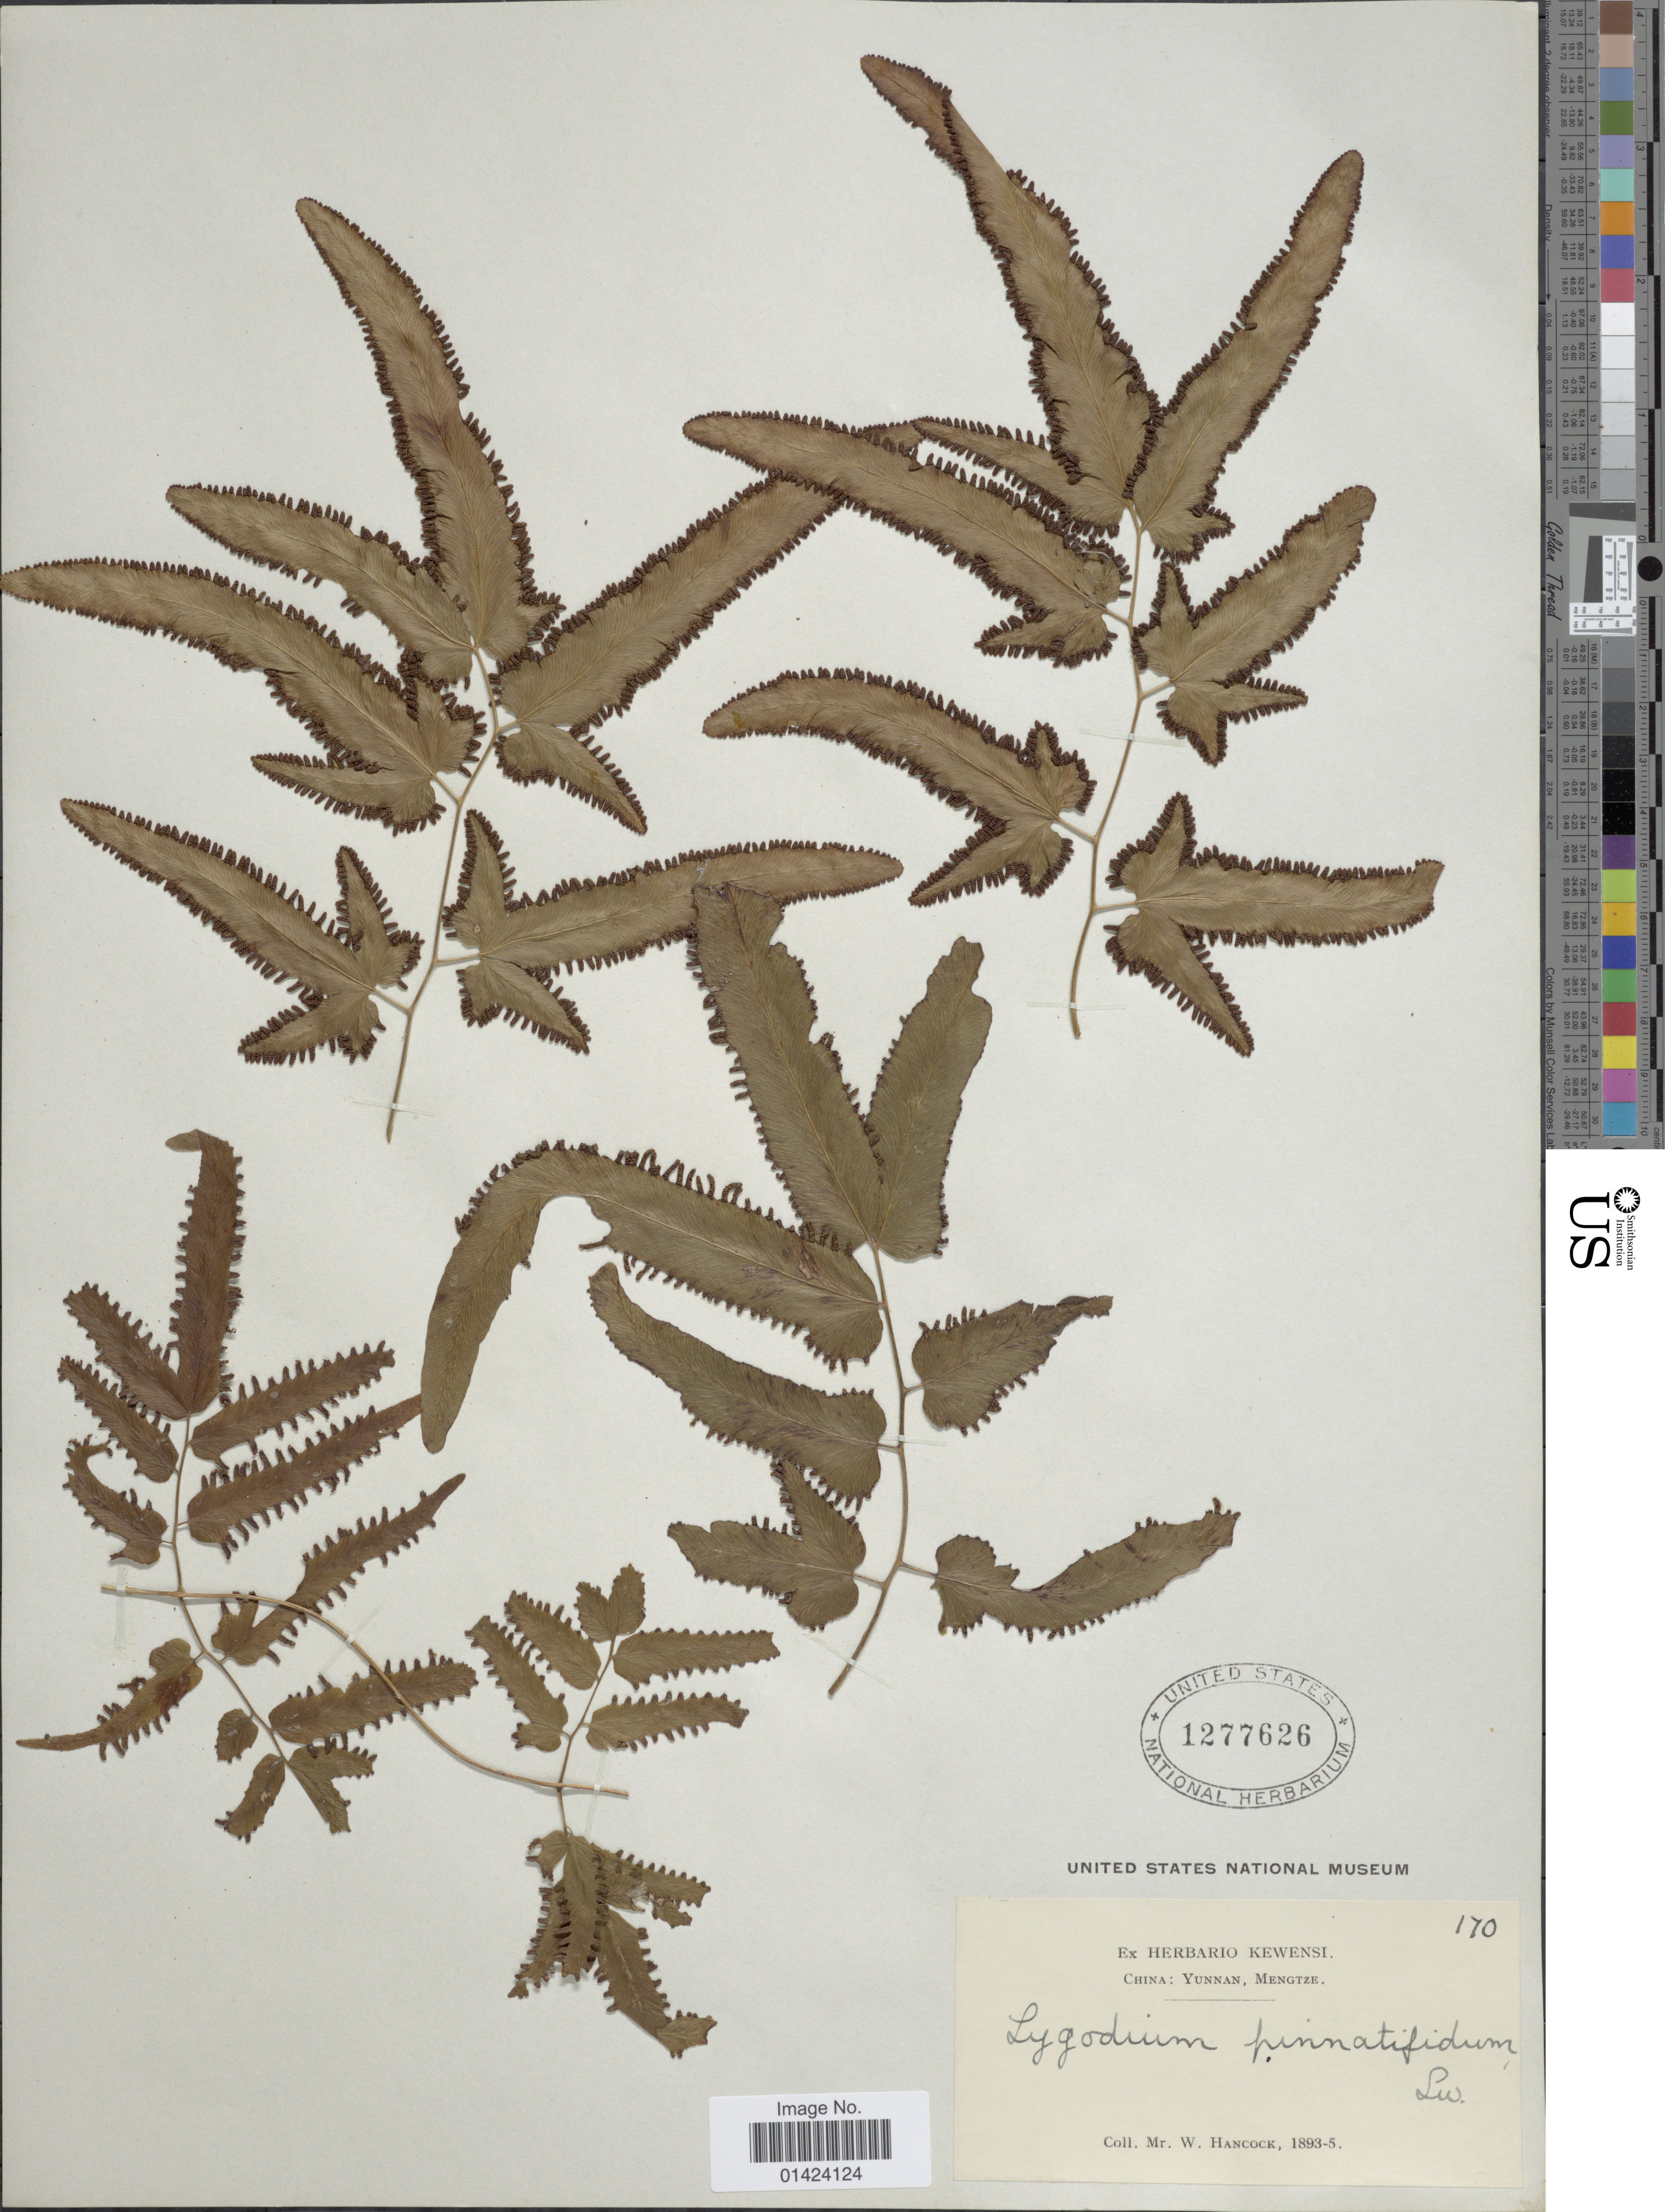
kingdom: Plantae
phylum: Tracheophyta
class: Polypodiopsida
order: Schizaeales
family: Lygodiaceae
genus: Lygodium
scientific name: Lygodium flexuosum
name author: Sw.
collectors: W. Hancock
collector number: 170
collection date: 1893/1895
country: China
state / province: Yunnan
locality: China: Yunnan Mentze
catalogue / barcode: US 1277626